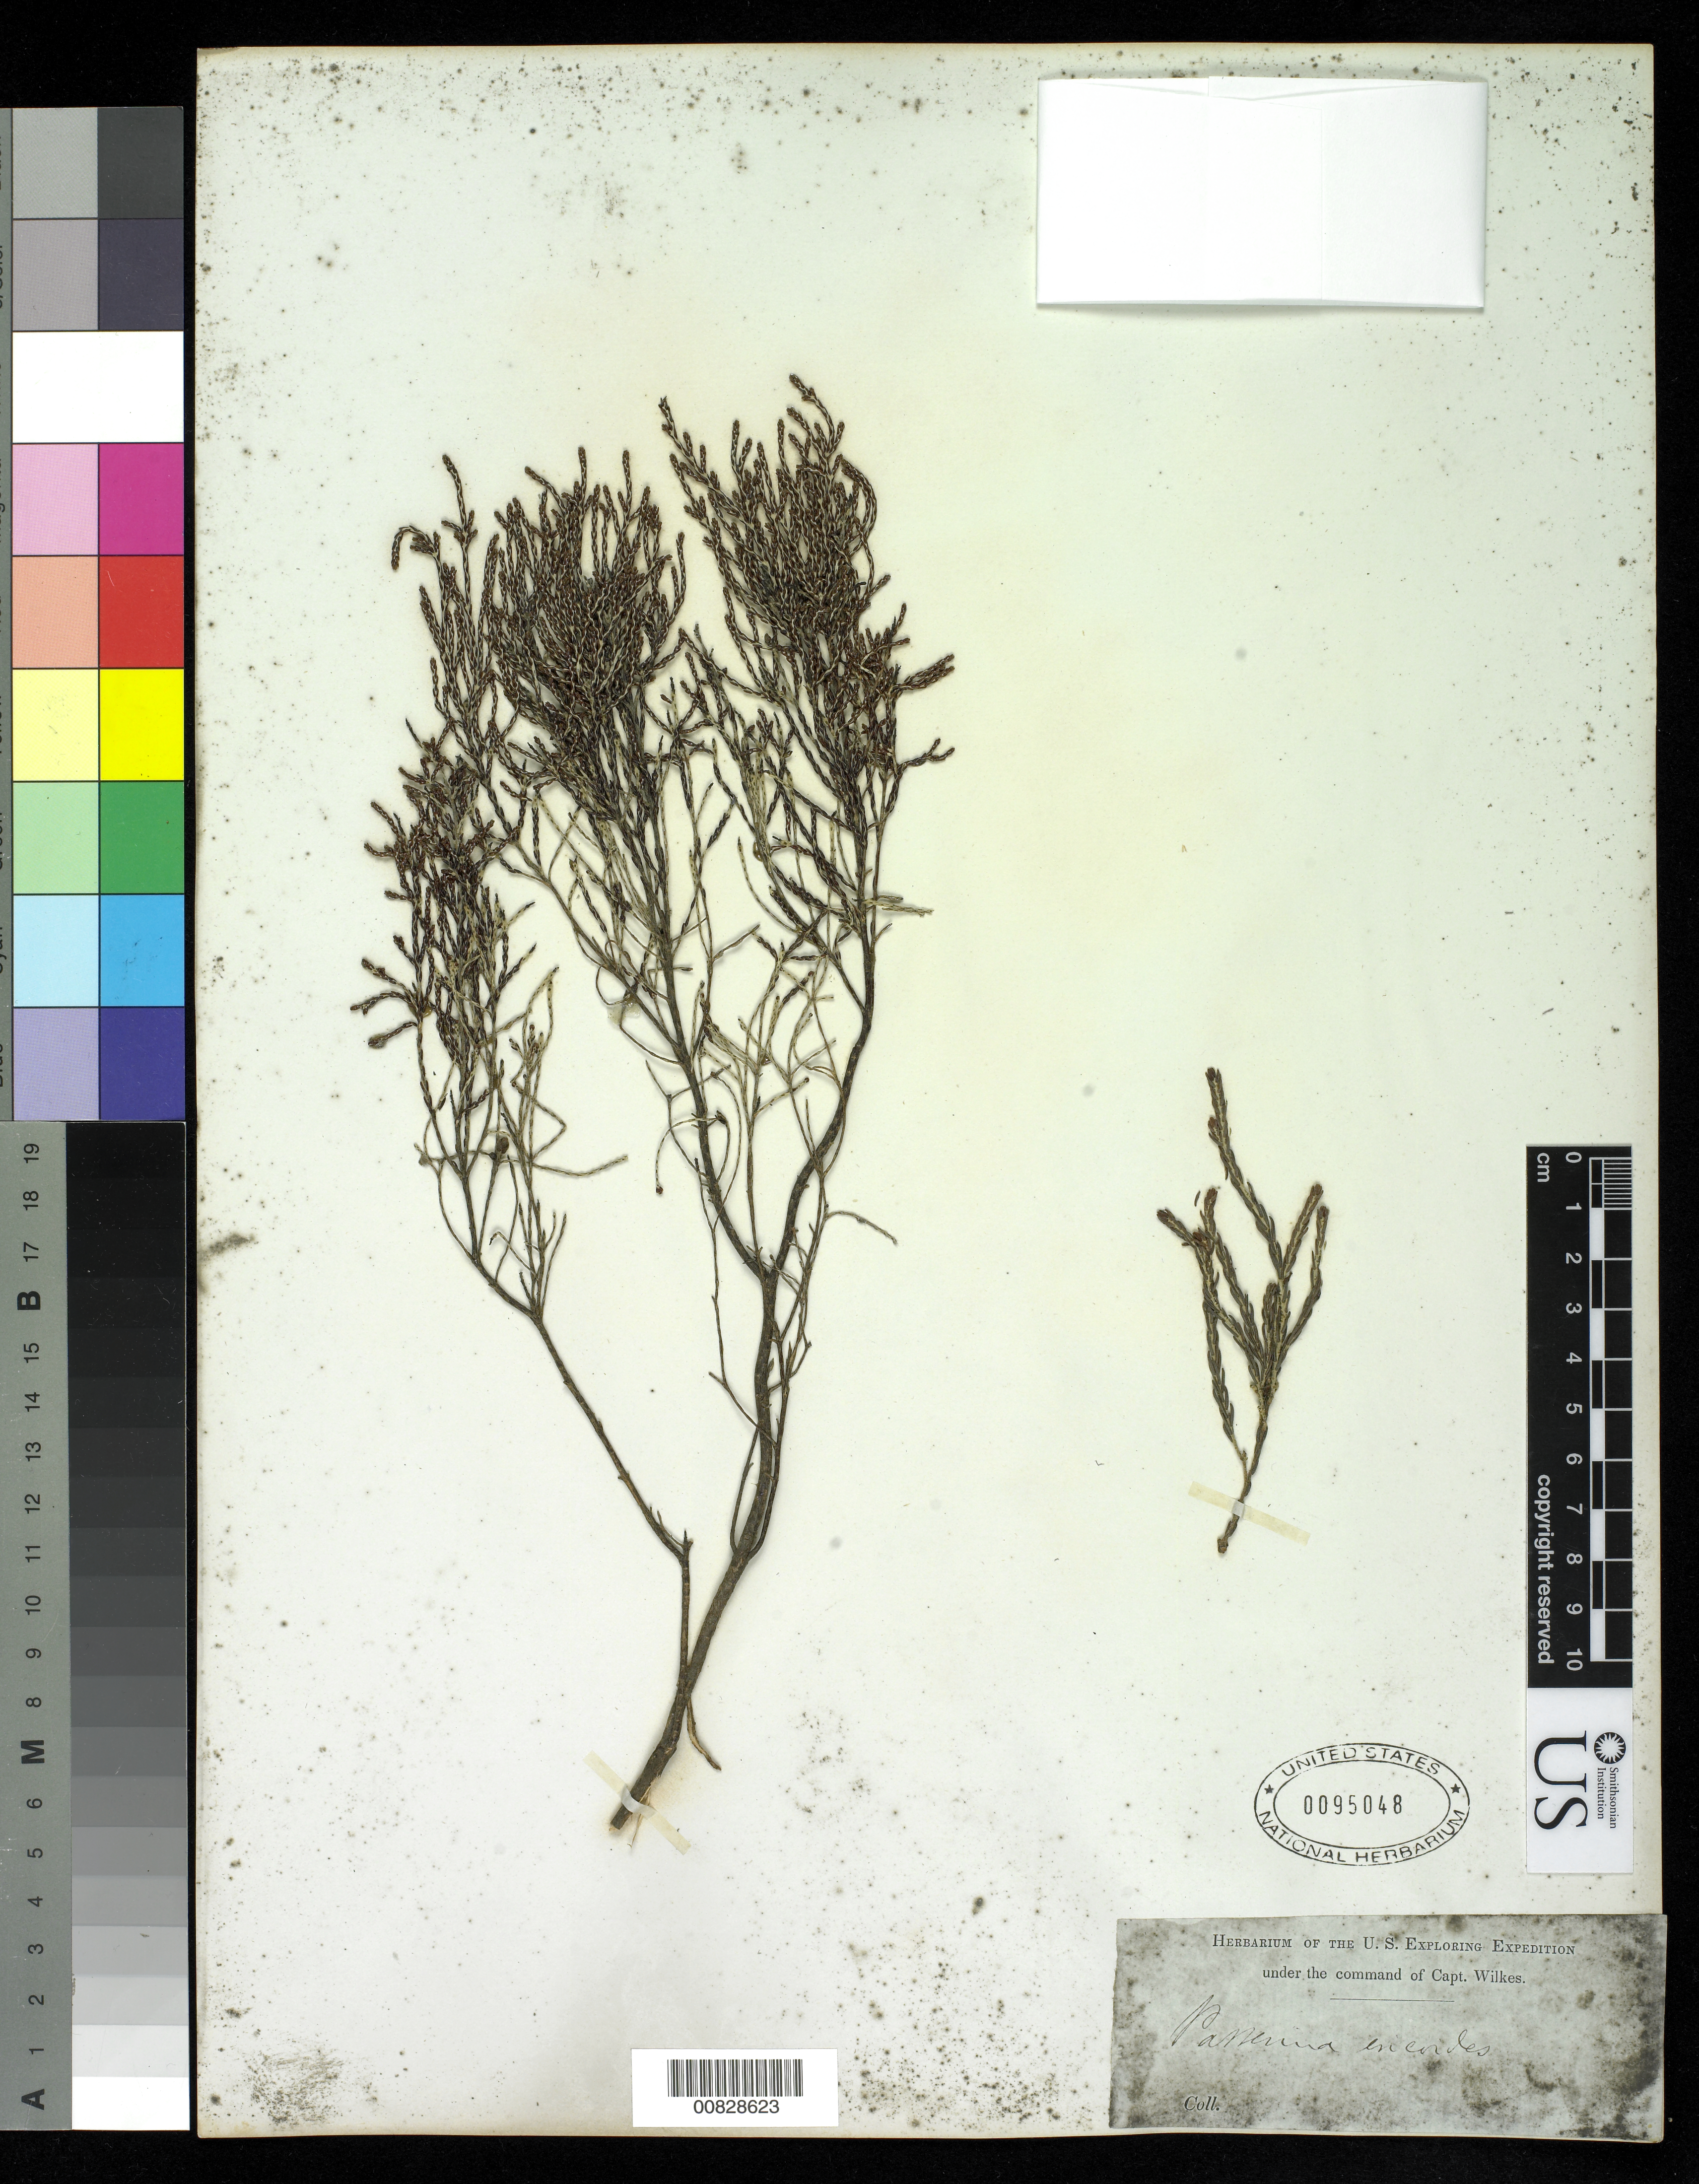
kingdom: Plantae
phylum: Tracheophyta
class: Magnoliopsida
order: Malvales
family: Thymelaeaceae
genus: Passerina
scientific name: Passerina ericoides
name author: L.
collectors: Wilkes Explor. Exped.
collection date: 1838/1842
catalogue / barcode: US 95048